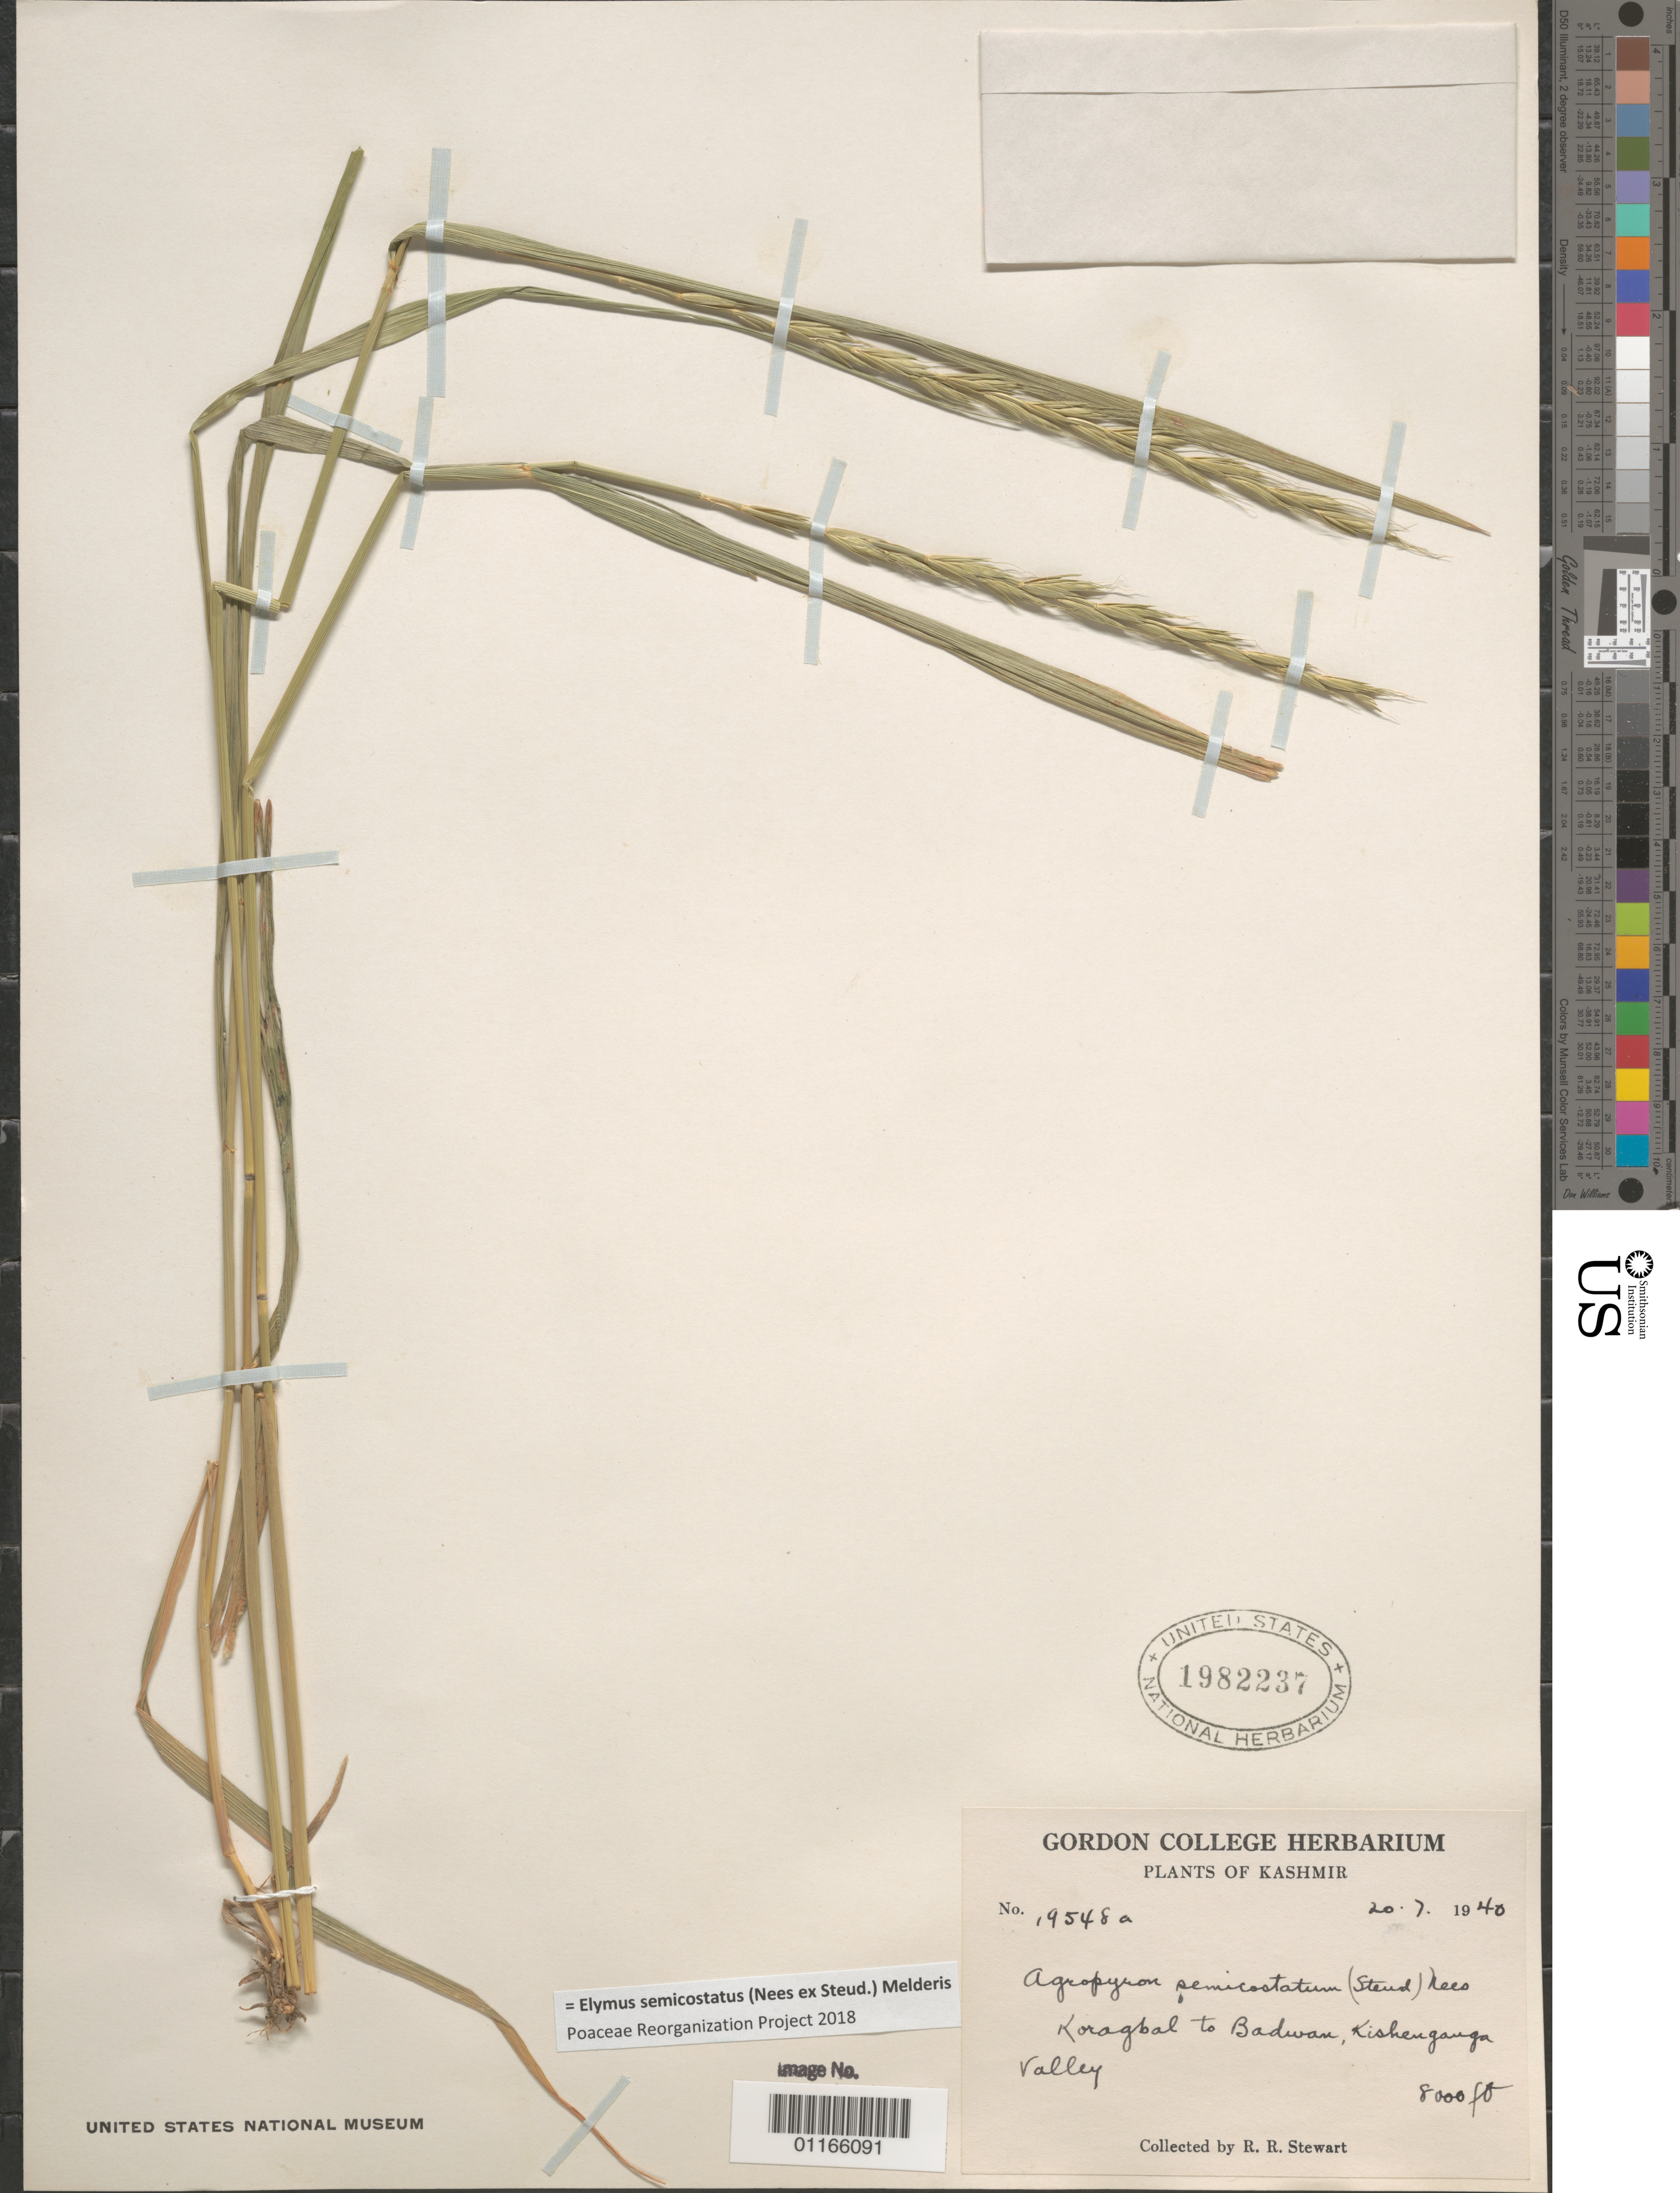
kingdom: Plantae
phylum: Tracheophyta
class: Liliopsida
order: Poales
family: Poaceae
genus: Elymus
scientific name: Elymus semicostatus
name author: (Nees ex Steud.) Melderis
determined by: Poaceae Reorganization Project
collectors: R. R. Stewart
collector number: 19548a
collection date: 1940-07-20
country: India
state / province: Jammu and Kashmir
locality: Koragbal to Badwan, Kishenganga Valley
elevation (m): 2438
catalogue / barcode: US 1982237